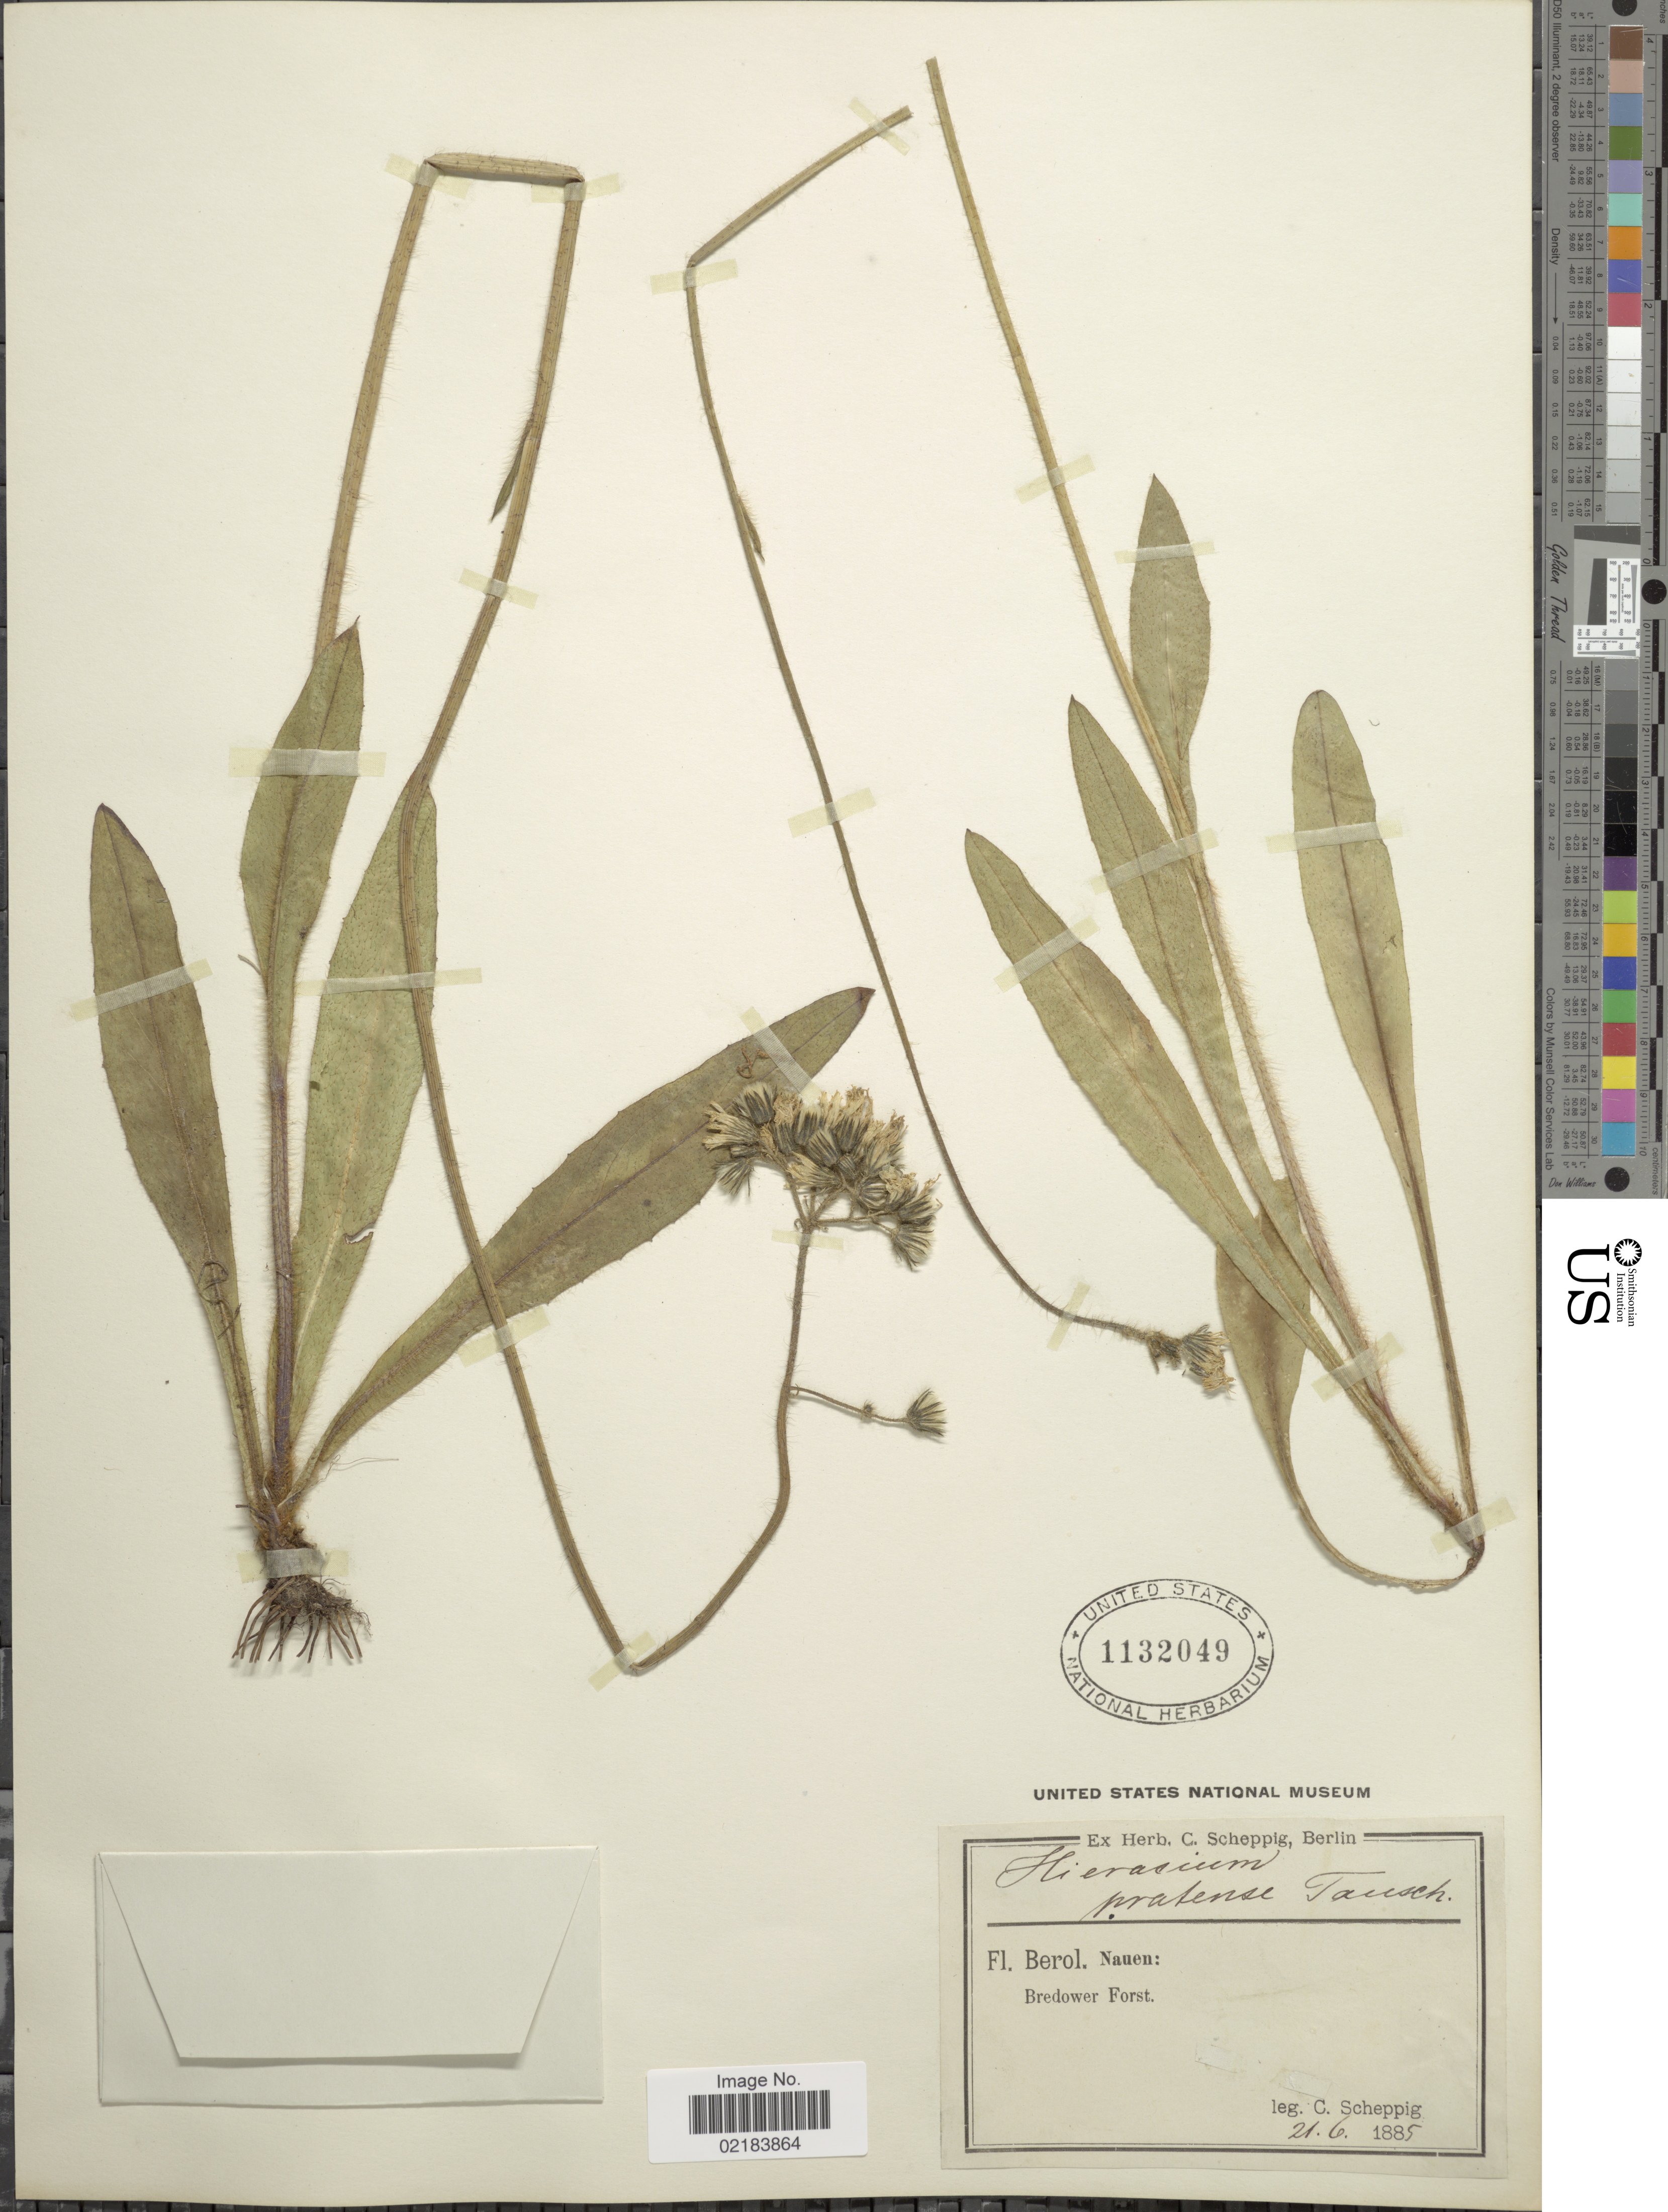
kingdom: Plantae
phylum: Tracheophyta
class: Magnoliopsida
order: Asterales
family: Asteraceae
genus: Pilosella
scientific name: Pilosella caespitosa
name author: (Dumort.) P. D. Sell & C. West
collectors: C. Scheppig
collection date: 1885-06-23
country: Germany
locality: Berol, Nauen. Bredower Forst.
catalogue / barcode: US 1132049